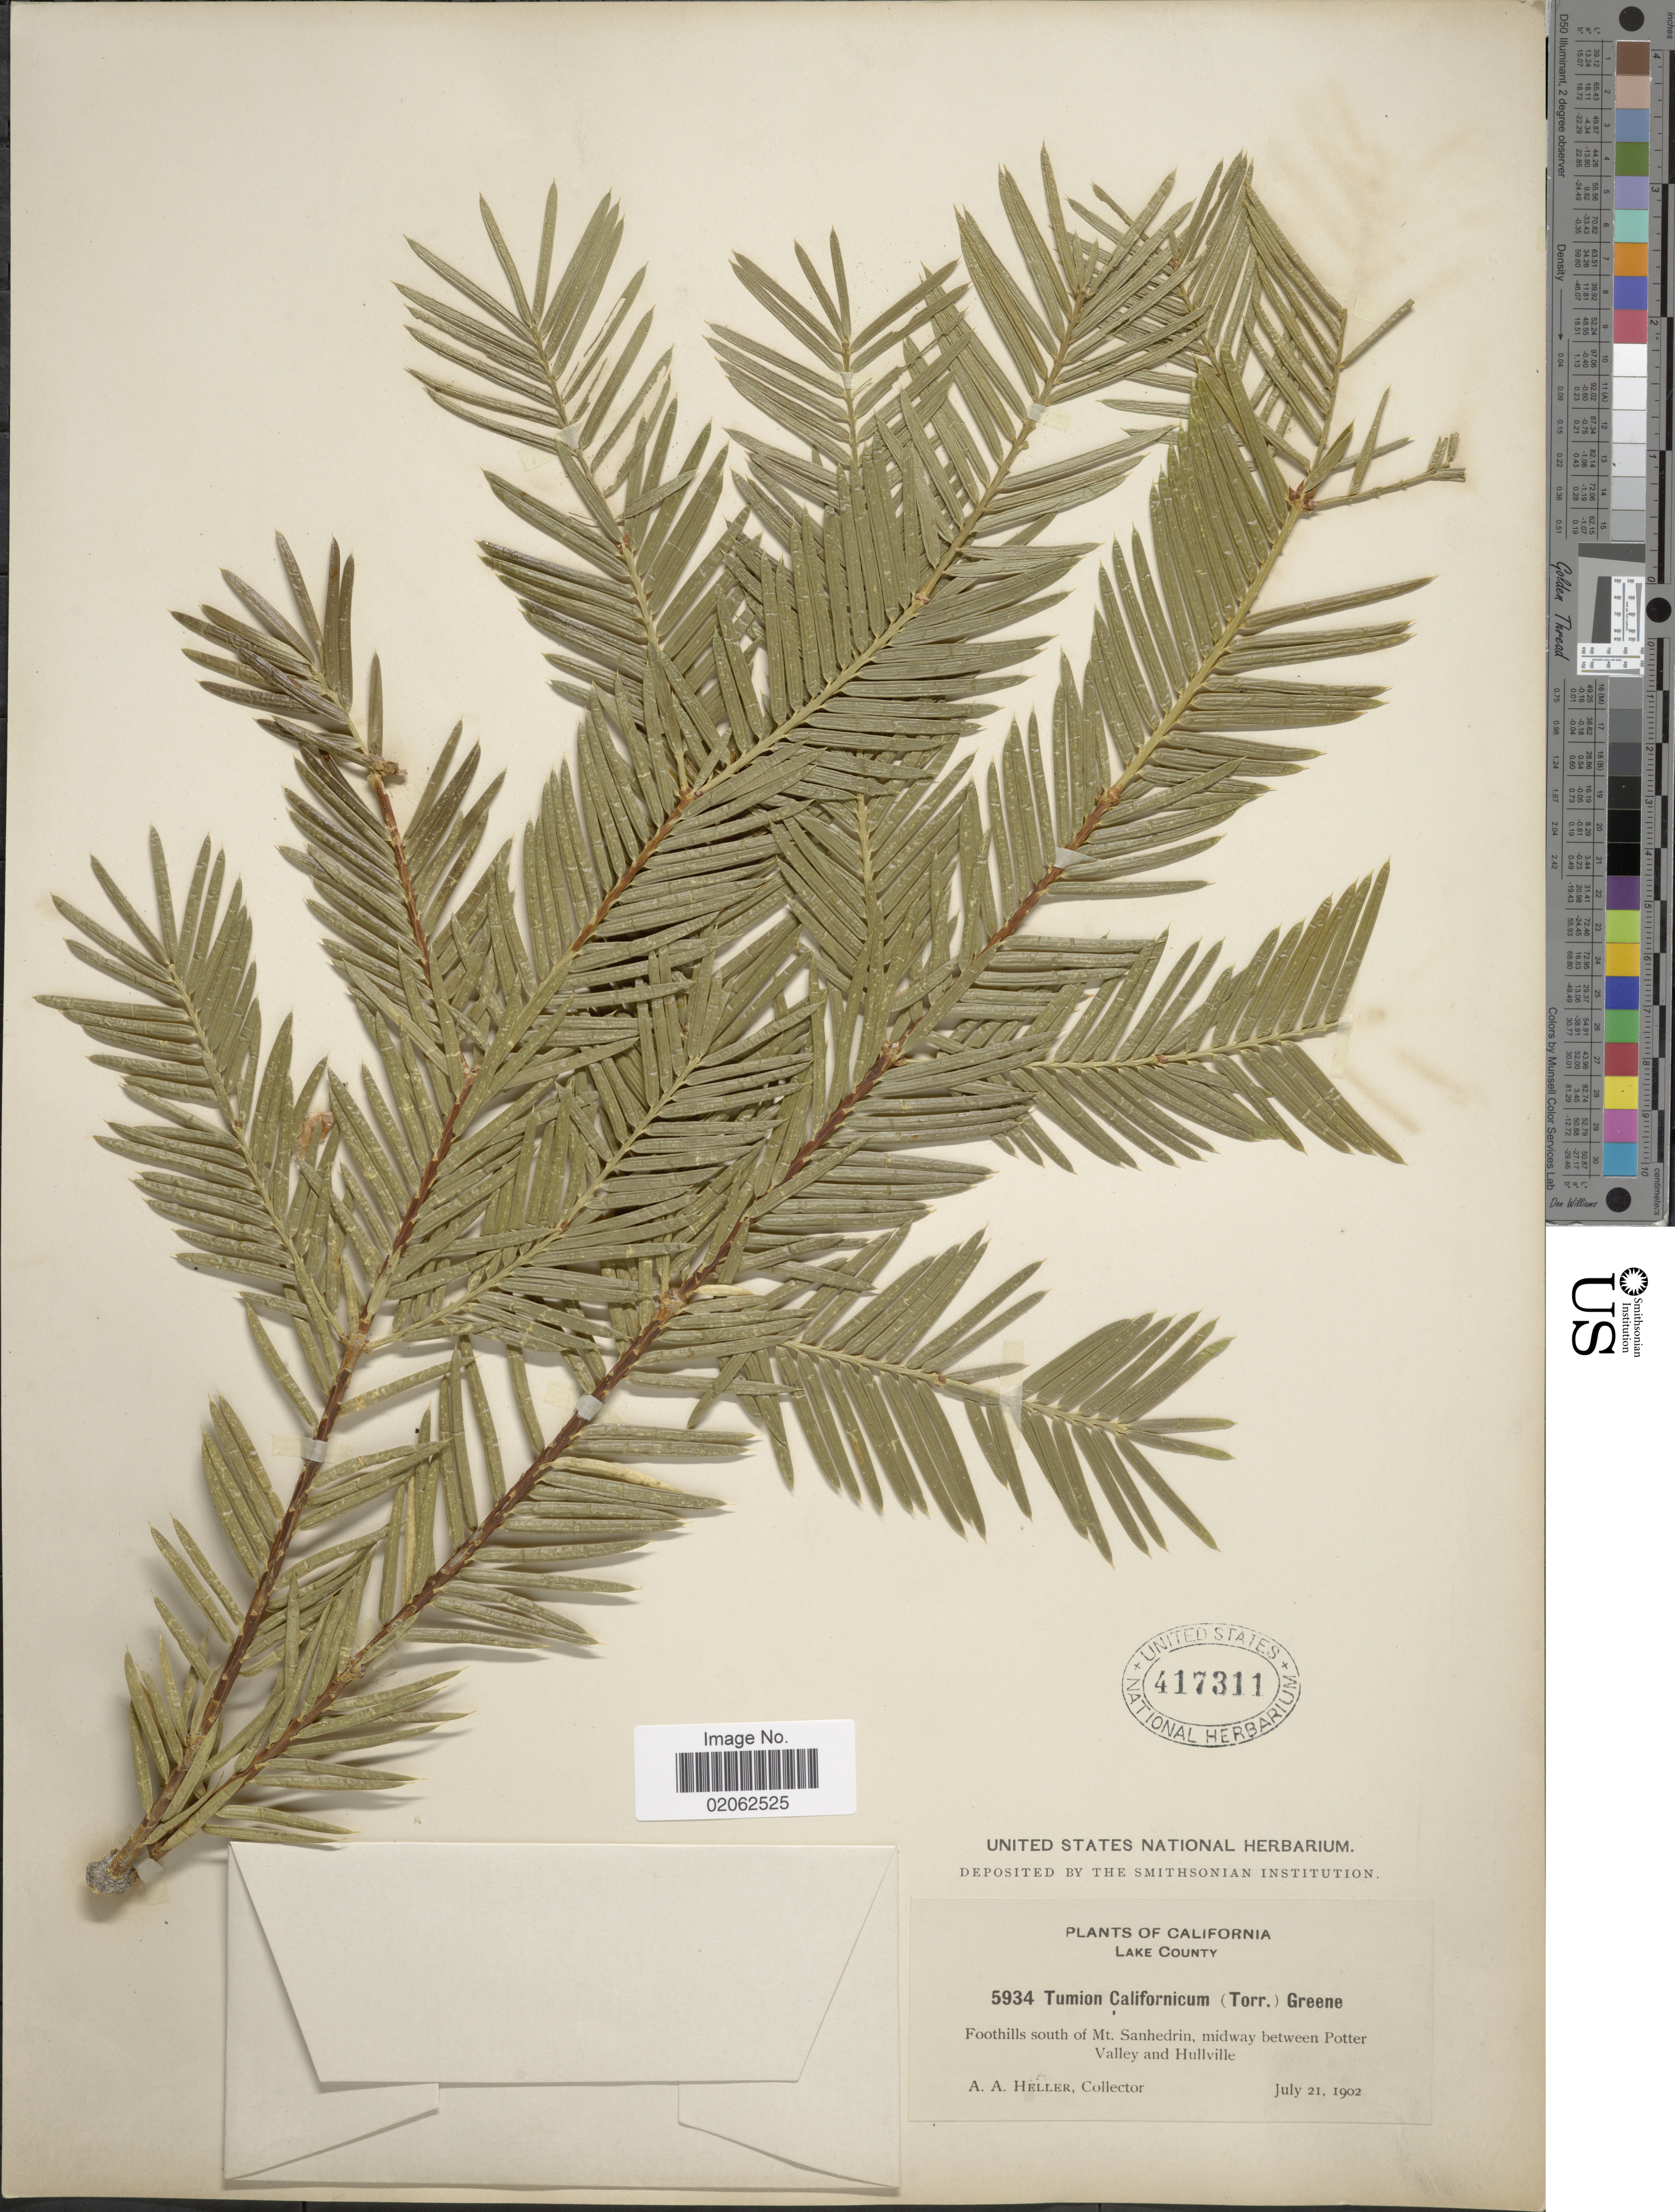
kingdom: Plantae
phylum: Tracheophyta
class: Pinopsida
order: Pinales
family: Taxaceae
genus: Torreya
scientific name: Torreya californica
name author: Torr.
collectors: A. A. Heller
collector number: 5934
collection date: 1902-07-21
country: United States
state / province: California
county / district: Lake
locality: Lake County. Foothills south of Mt. Sanhedrin, midway between Potter Valley and Hullville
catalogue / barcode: US 417311